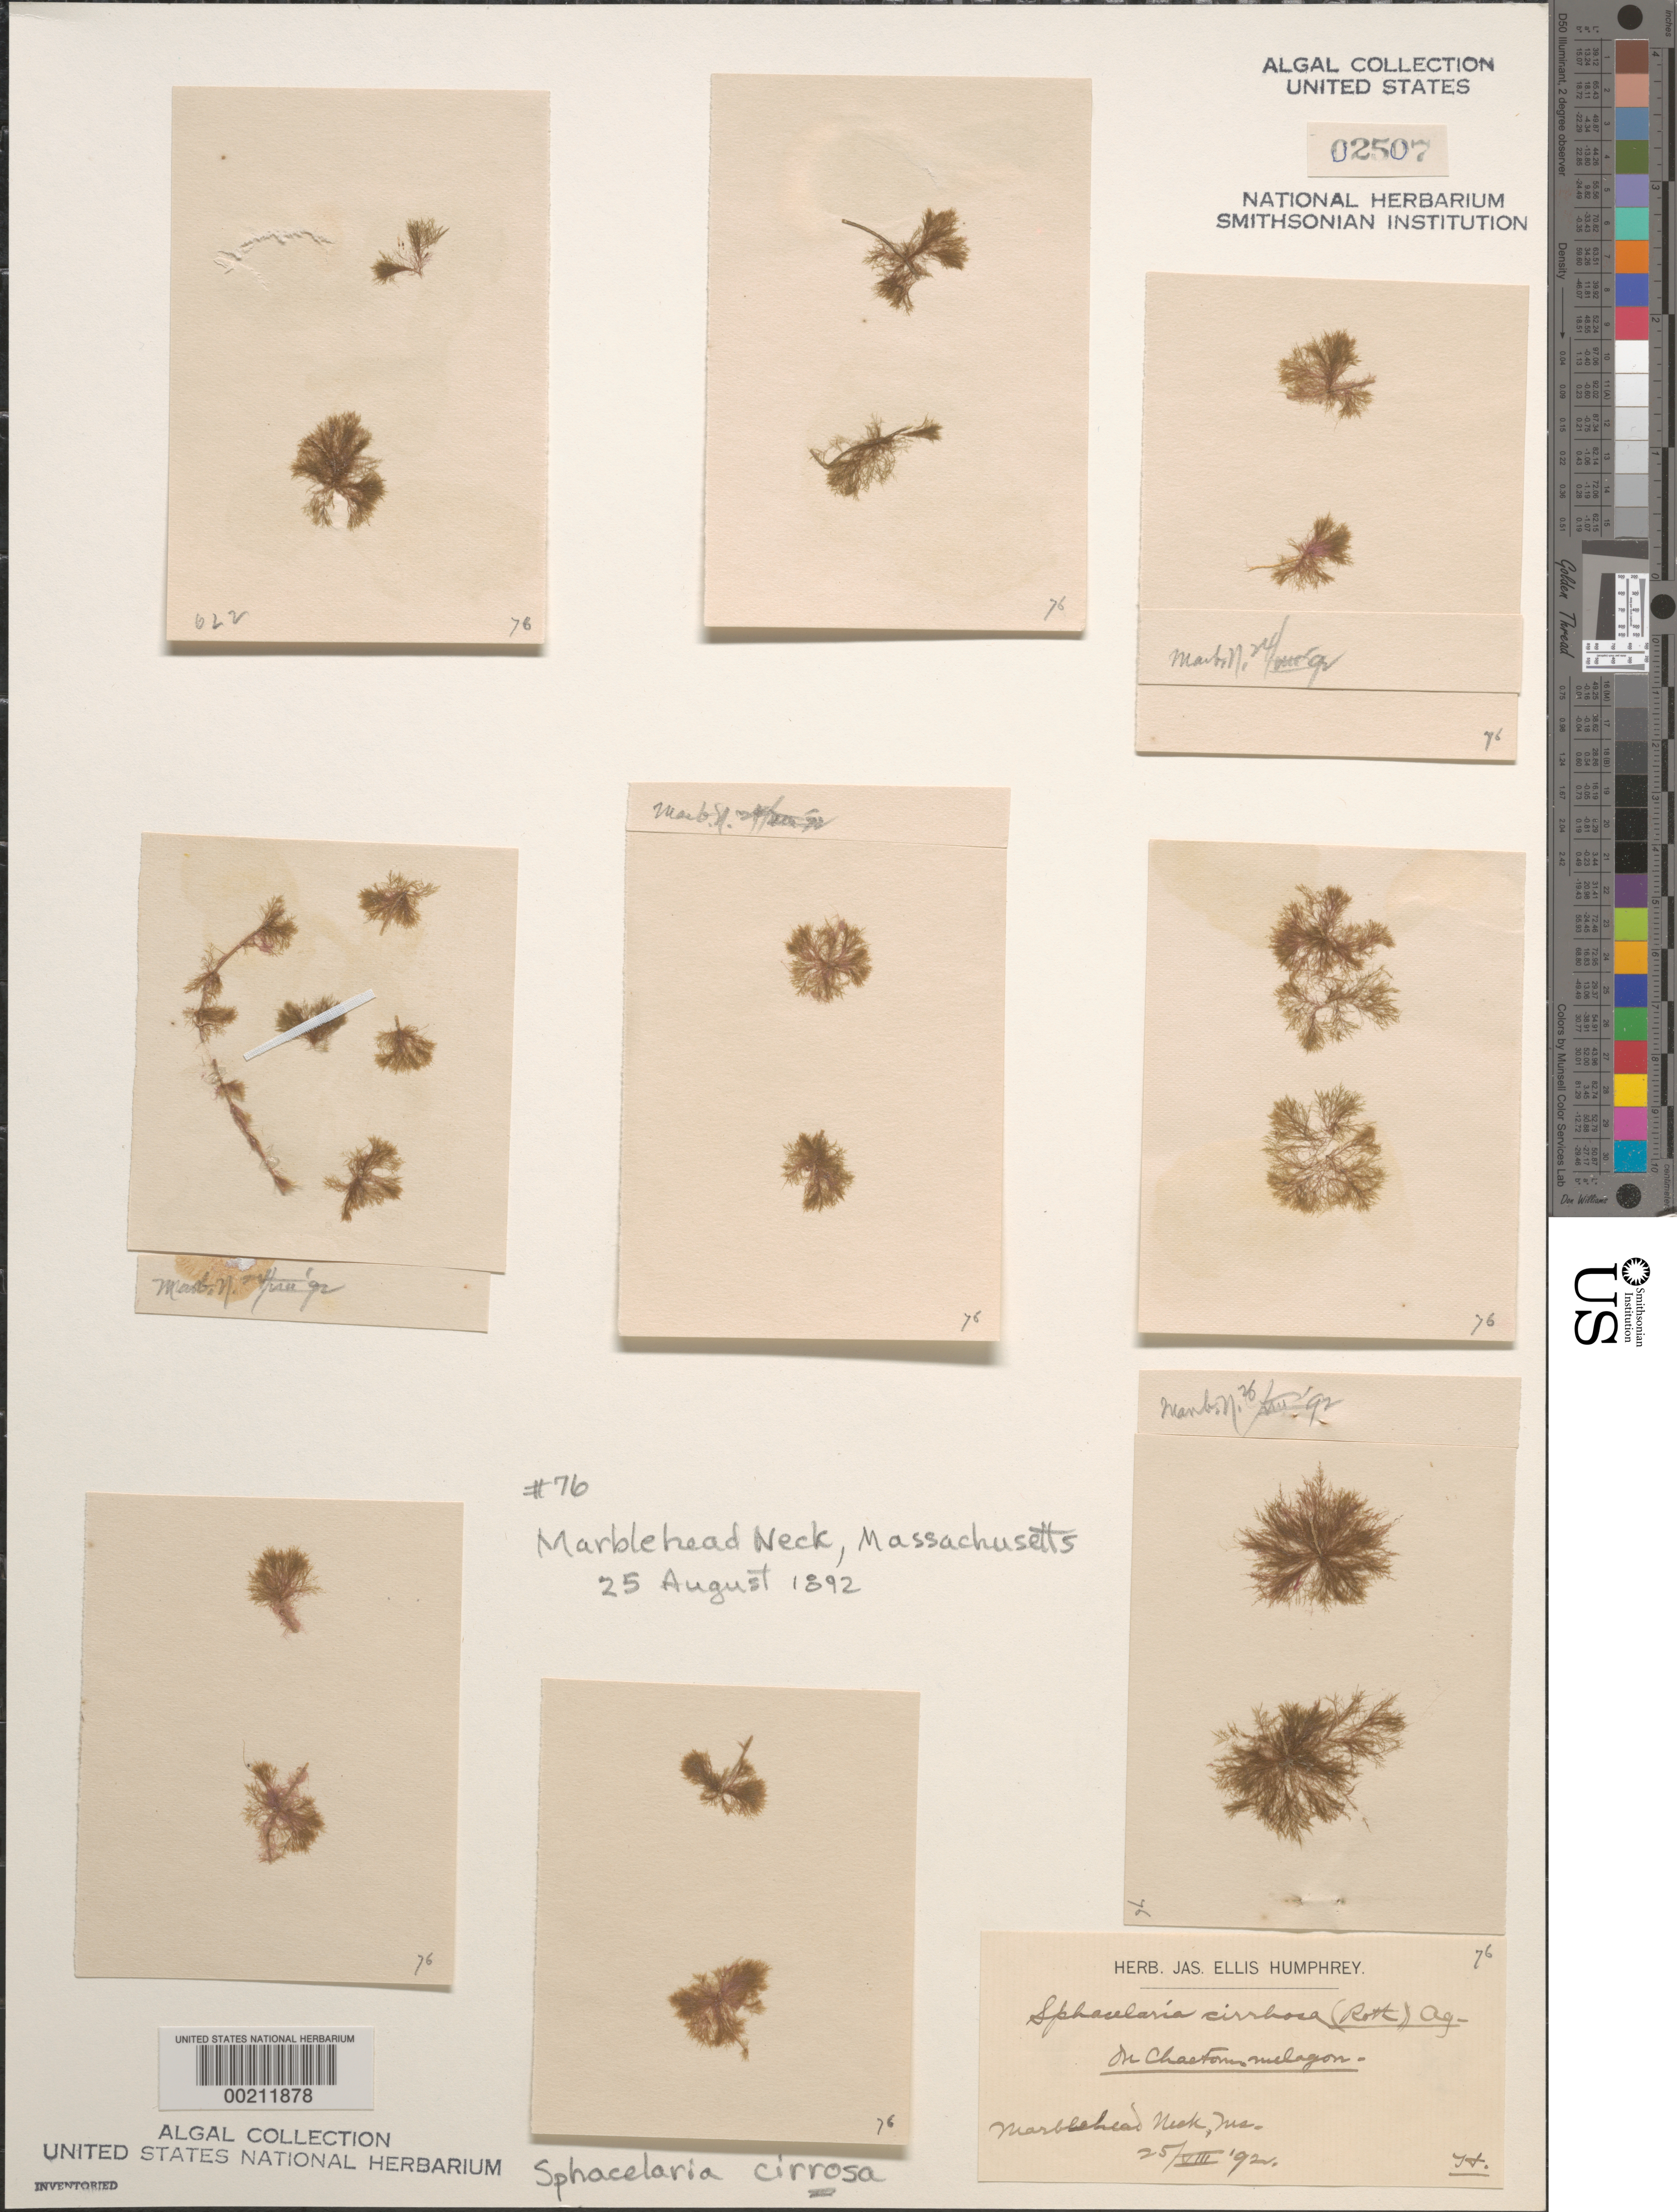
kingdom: Chromista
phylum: Ochrophyta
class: Phaeophyceae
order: Sphacelariales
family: Sphacelariaceae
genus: Sphacelaria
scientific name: Sphacelaria cirrosa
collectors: J. Humphrey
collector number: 76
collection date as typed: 25 Aug 1892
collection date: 1892-08-25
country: United States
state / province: Massachusetts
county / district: Essex County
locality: Marblehead Neck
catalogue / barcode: US 2507